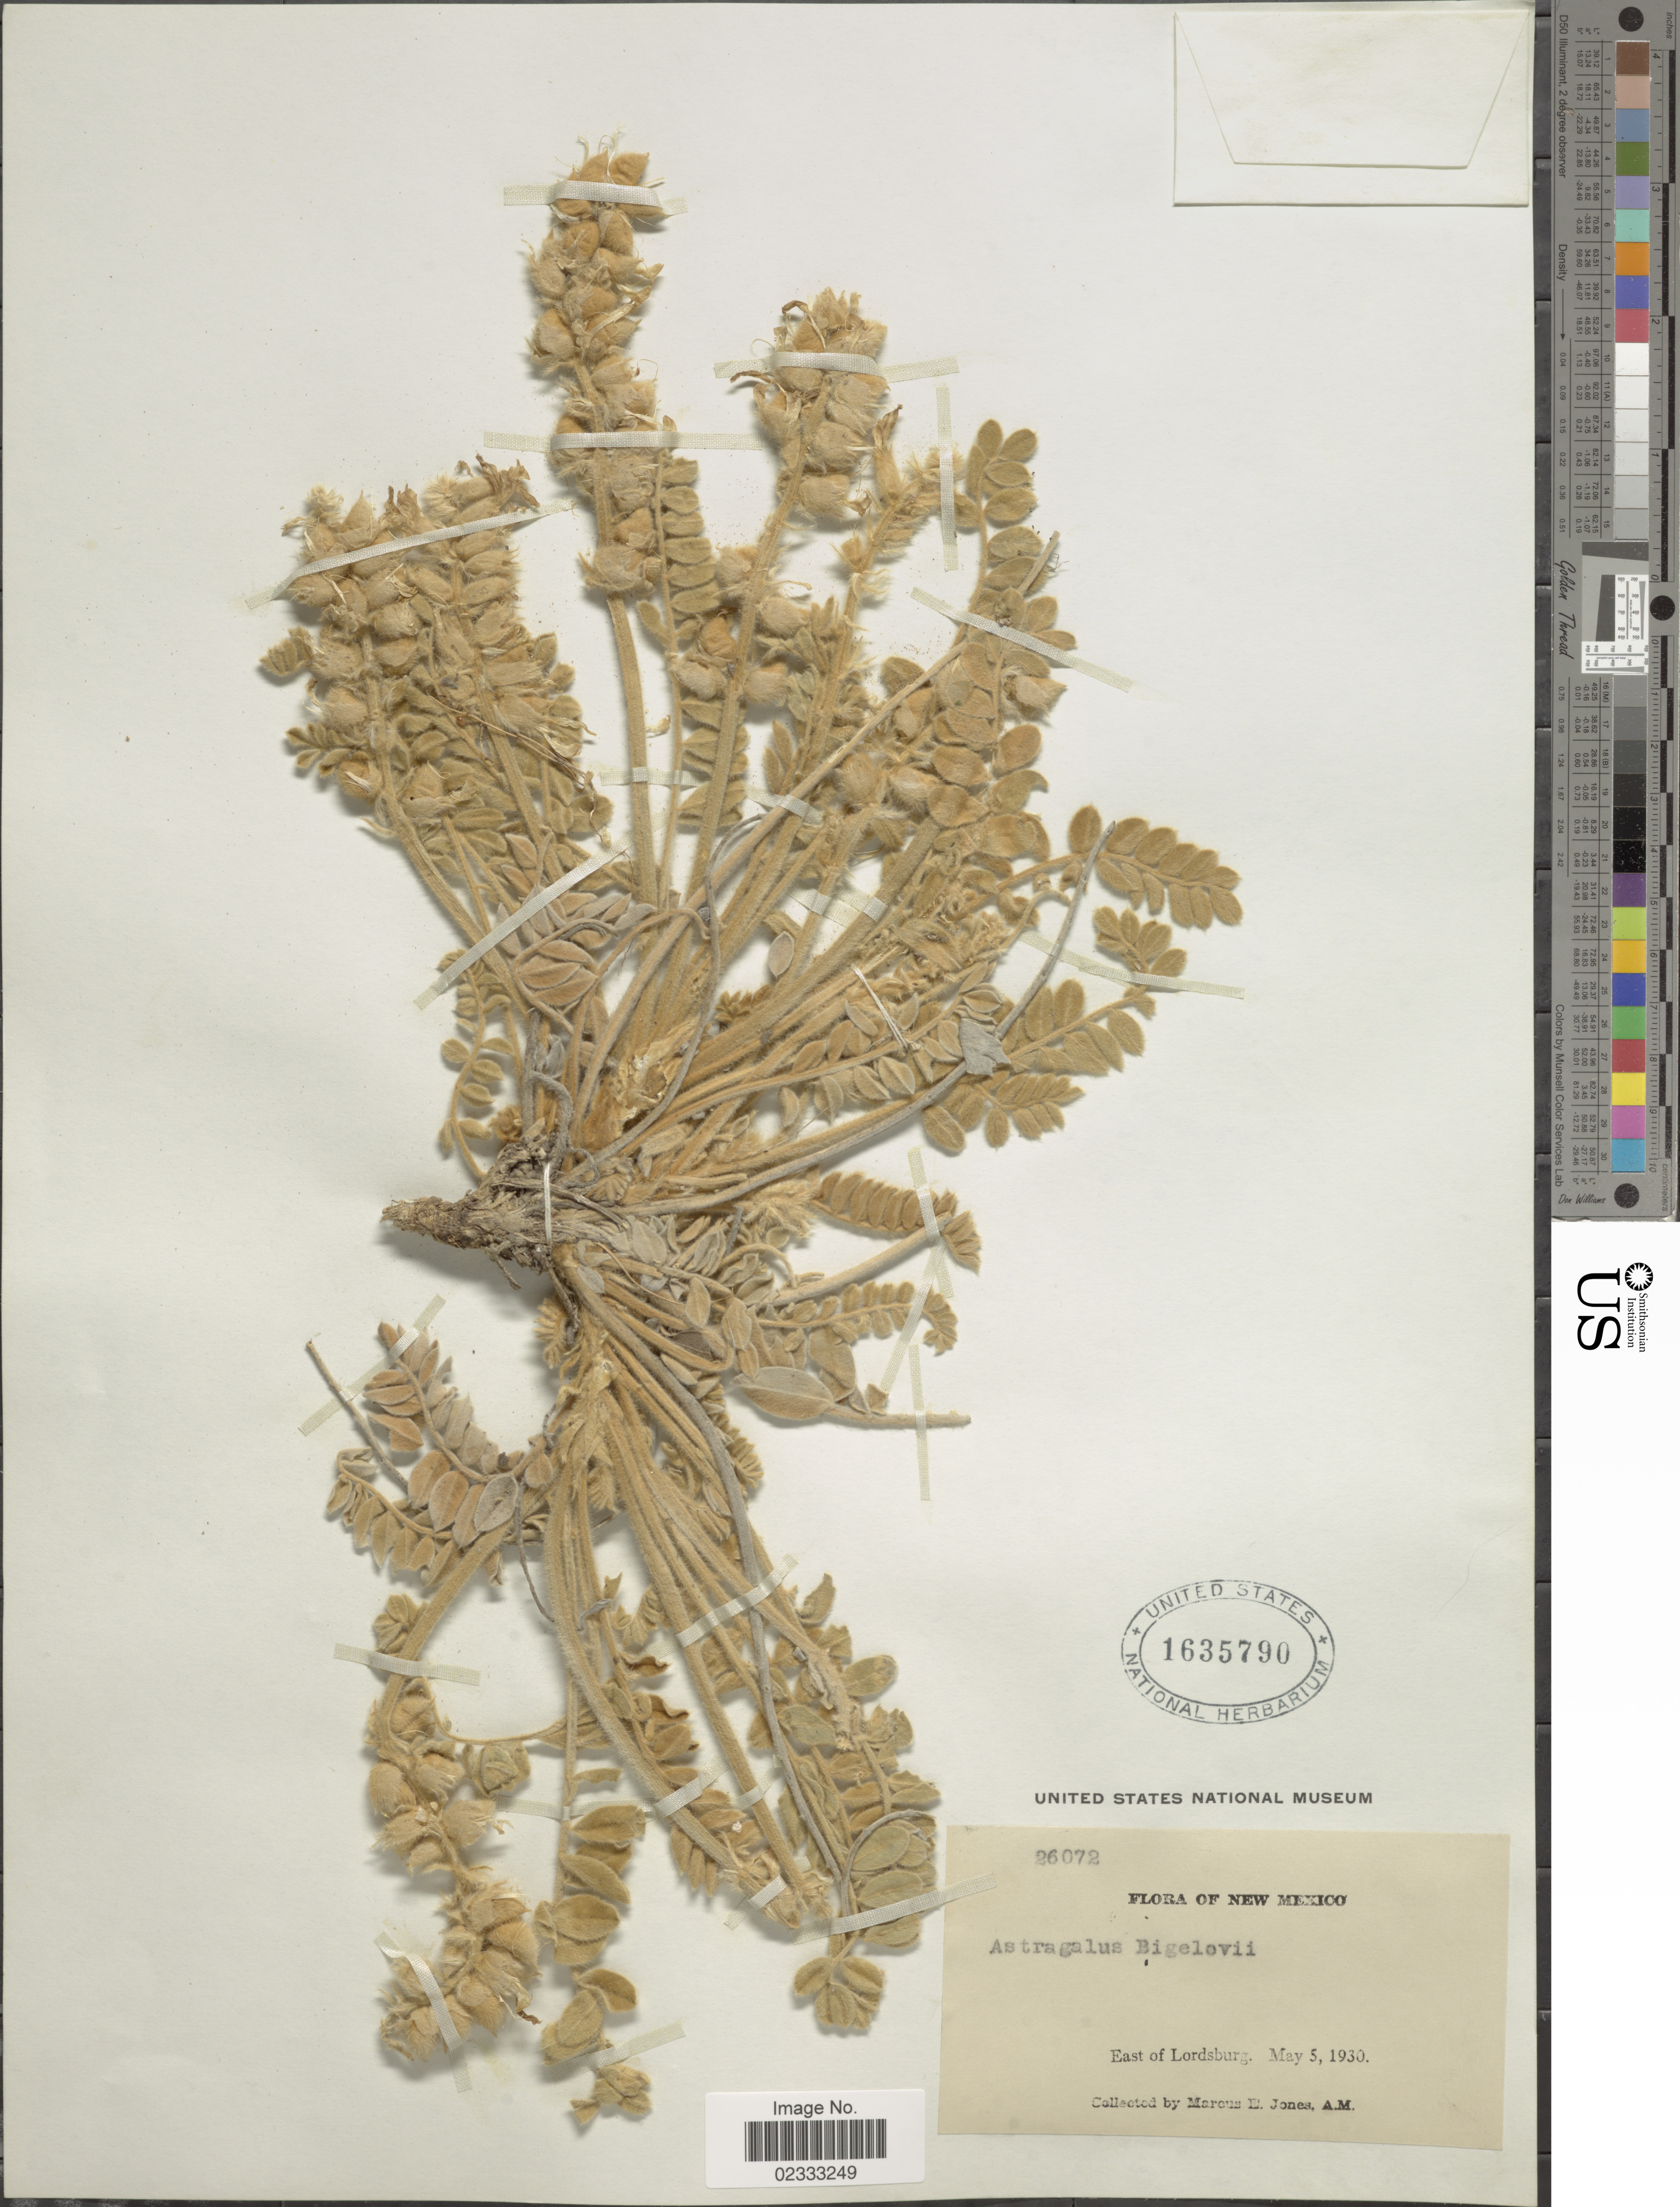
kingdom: Plantae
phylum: Tracheophyta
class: Magnoliopsida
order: Fabales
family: Fabaceae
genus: Astragalus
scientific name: Astragalus mollissimus var. bigelovii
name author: (A. Gray) Barneby ex B.L. Turner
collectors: M. E. Jones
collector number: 26072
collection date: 1930-05-05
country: United States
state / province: New Mexico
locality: New Mexico, East of Lordsburg.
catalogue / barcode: US 1635790